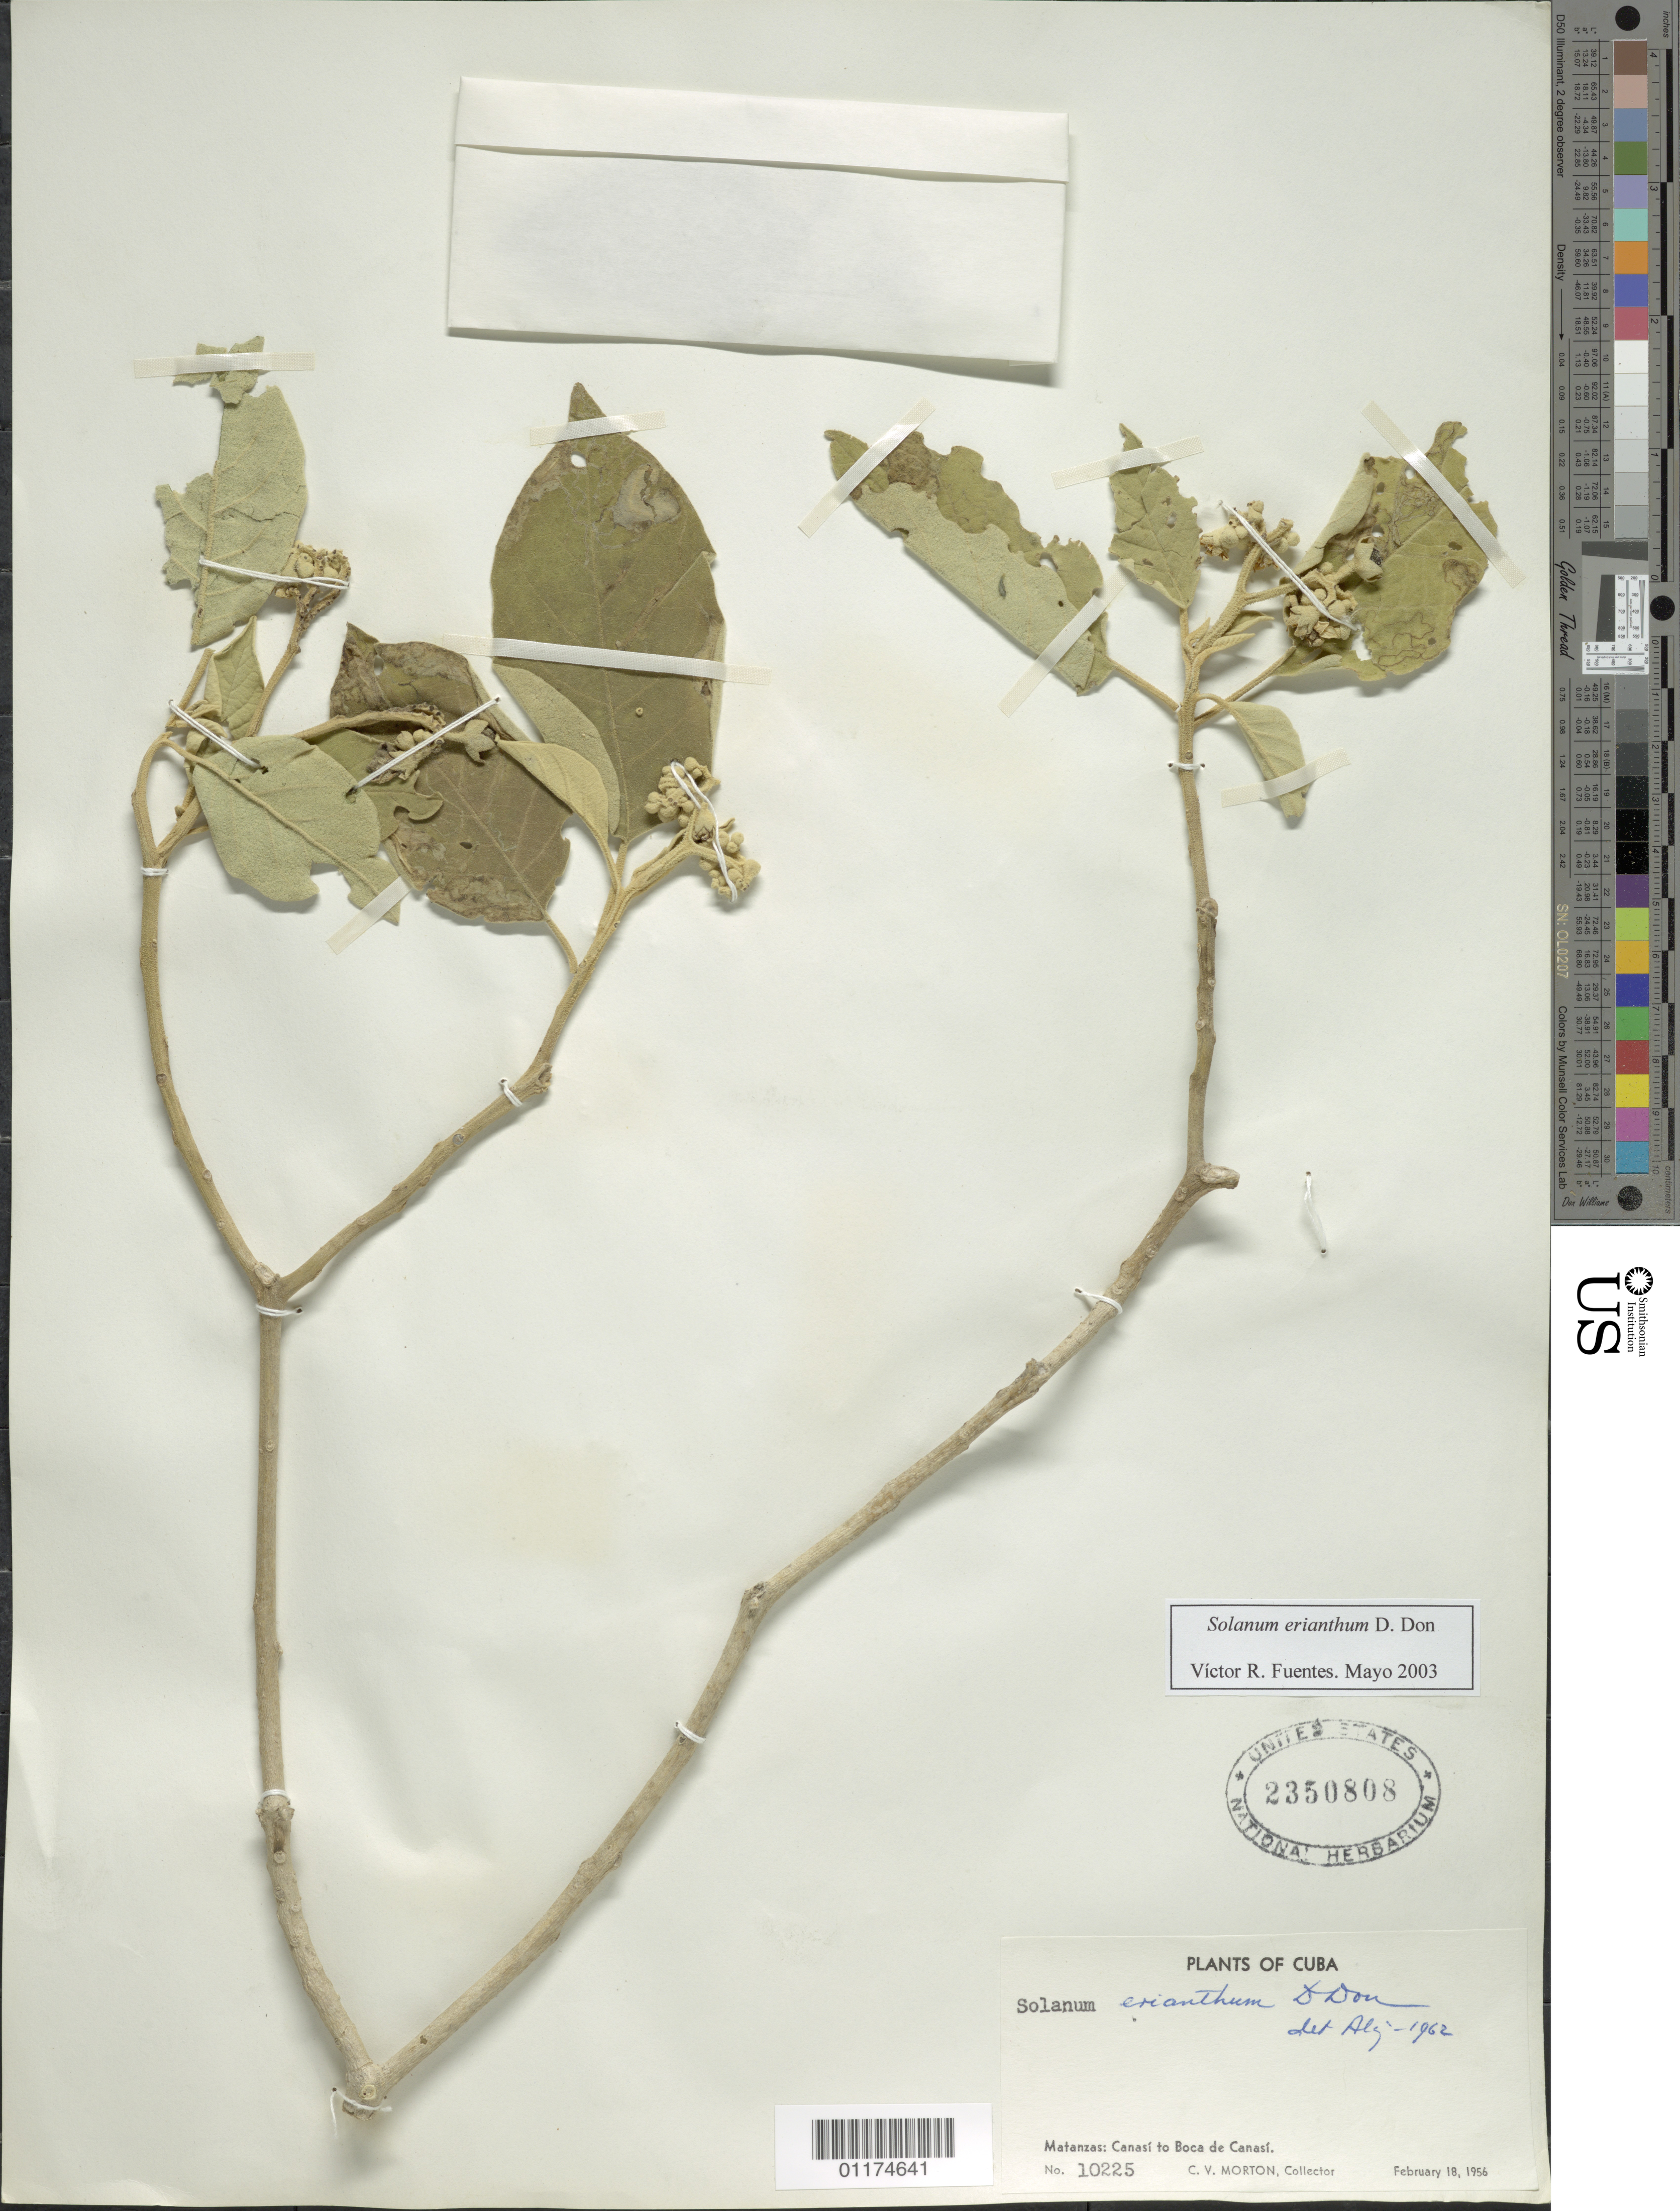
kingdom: Plantae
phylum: Tracheophyta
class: Magnoliopsida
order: Solanales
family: Solanaceae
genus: Solanum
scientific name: Solanum erianthum var. erianthum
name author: D. Don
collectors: C. V. Morton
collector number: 10225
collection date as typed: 18 Feb 1956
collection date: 1956-02-18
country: Cuba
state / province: Matanzas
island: Cuba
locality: Canasi to Boca de Canasi.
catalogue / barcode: US 2350808